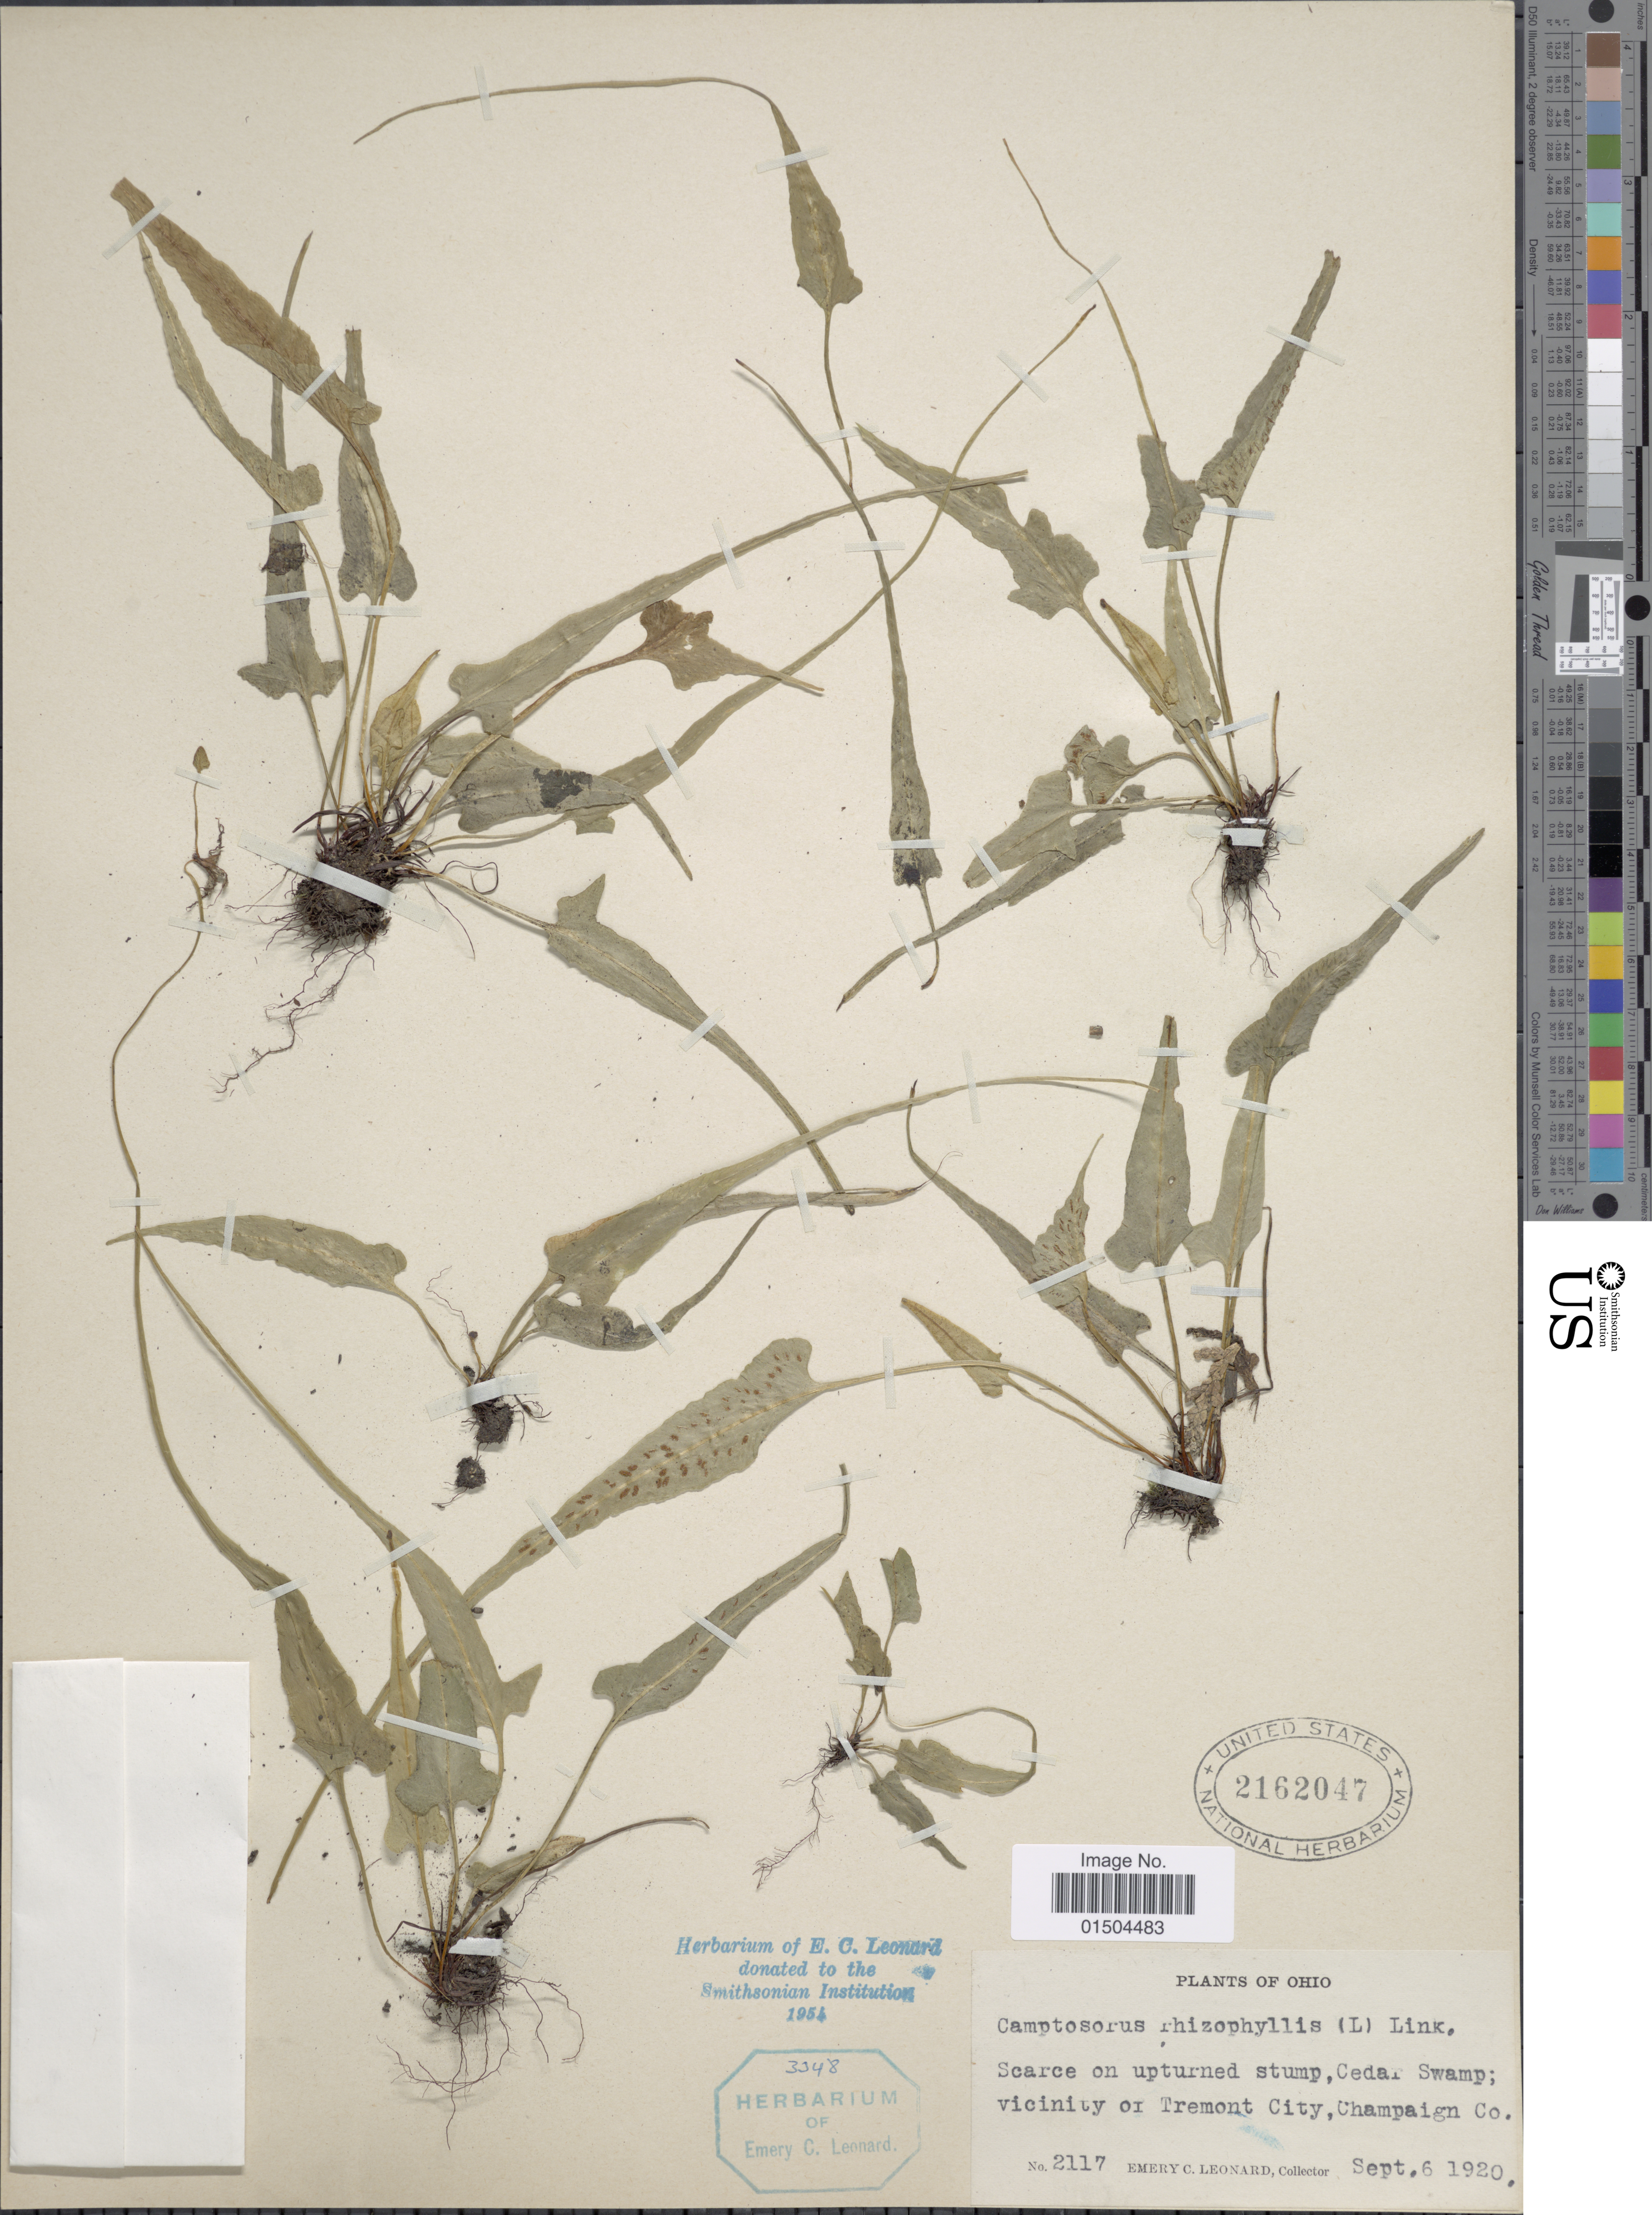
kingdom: Plantae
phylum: Tracheophyta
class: Polypodiopsida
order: Polypodiales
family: Aspleniaceae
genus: Asplenium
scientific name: Asplenium rhizophyllum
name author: L.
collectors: E. C. Leonard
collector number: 2117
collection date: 1920-09-06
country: United States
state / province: Ohio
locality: Scarce on upturned stump, Cedar Swamp; vicinity of Tremont City, Champaign Co.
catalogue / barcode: US 2162047